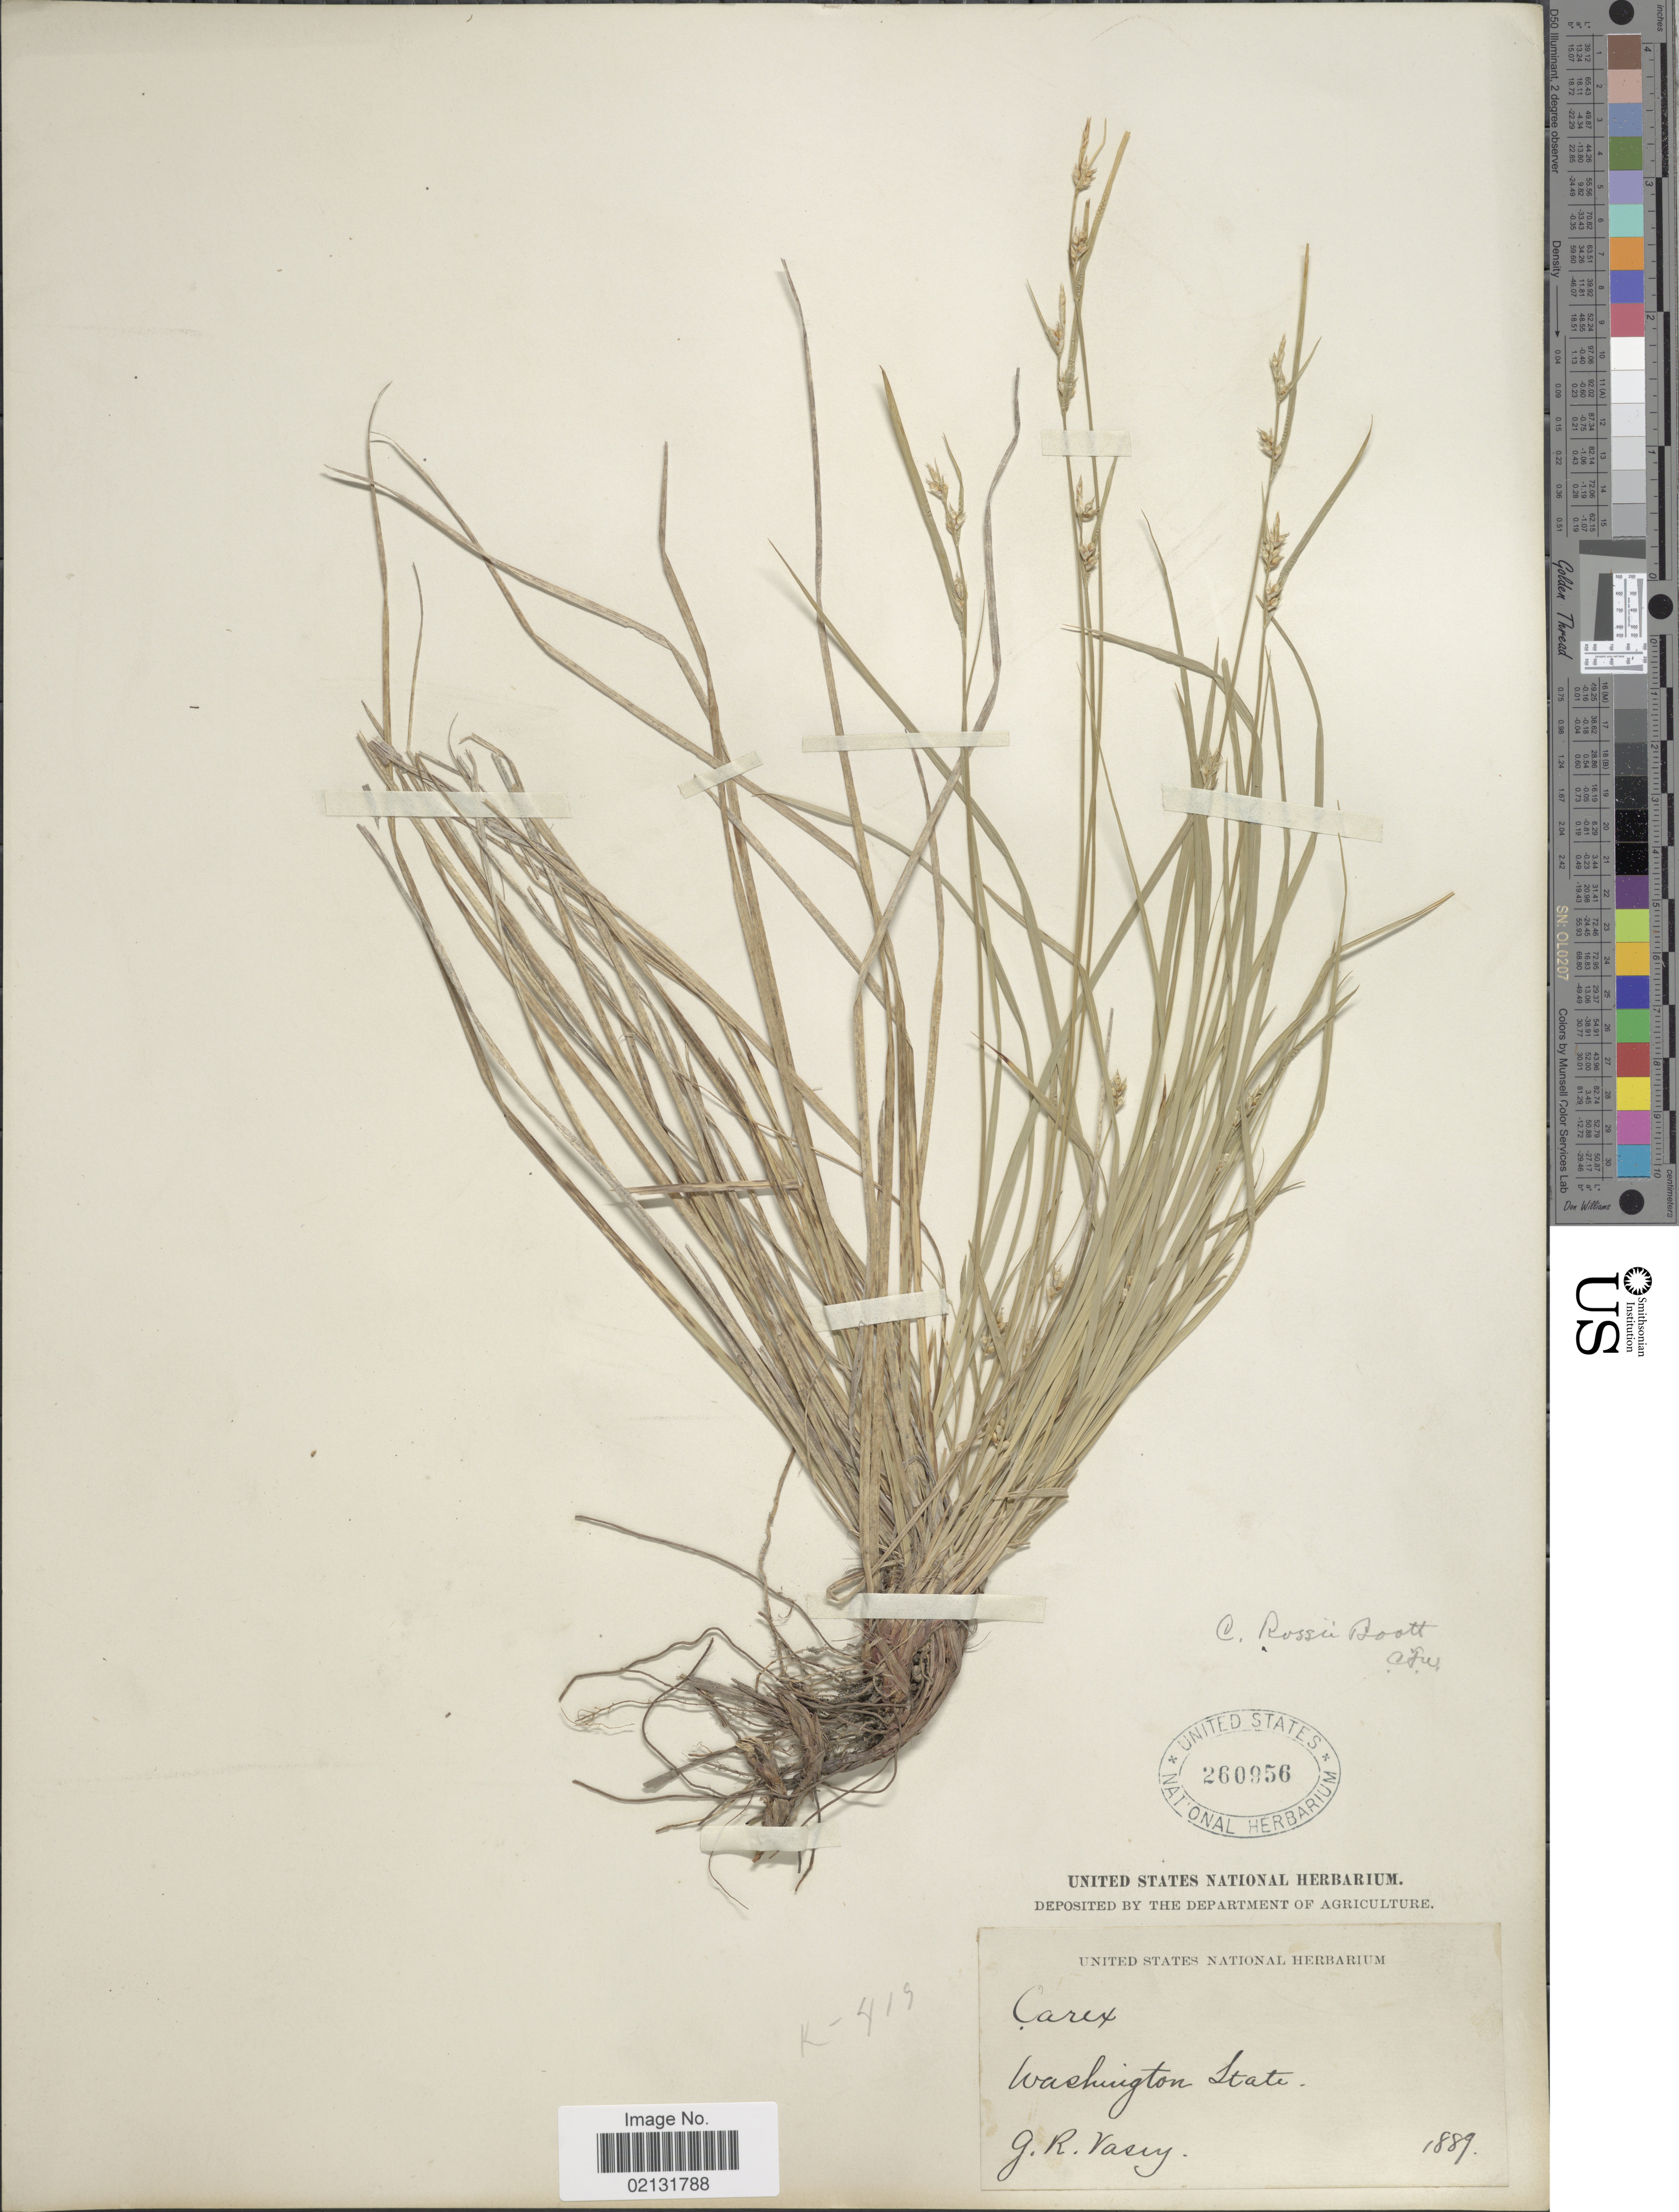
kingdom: Plantae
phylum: Tracheophyta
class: Liliopsida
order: Poales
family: Cyperaceae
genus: Carex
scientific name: Carex rossii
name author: Boott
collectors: G. R. Vasey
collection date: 1889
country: United States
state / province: Washington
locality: Washington State.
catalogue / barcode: US 260956